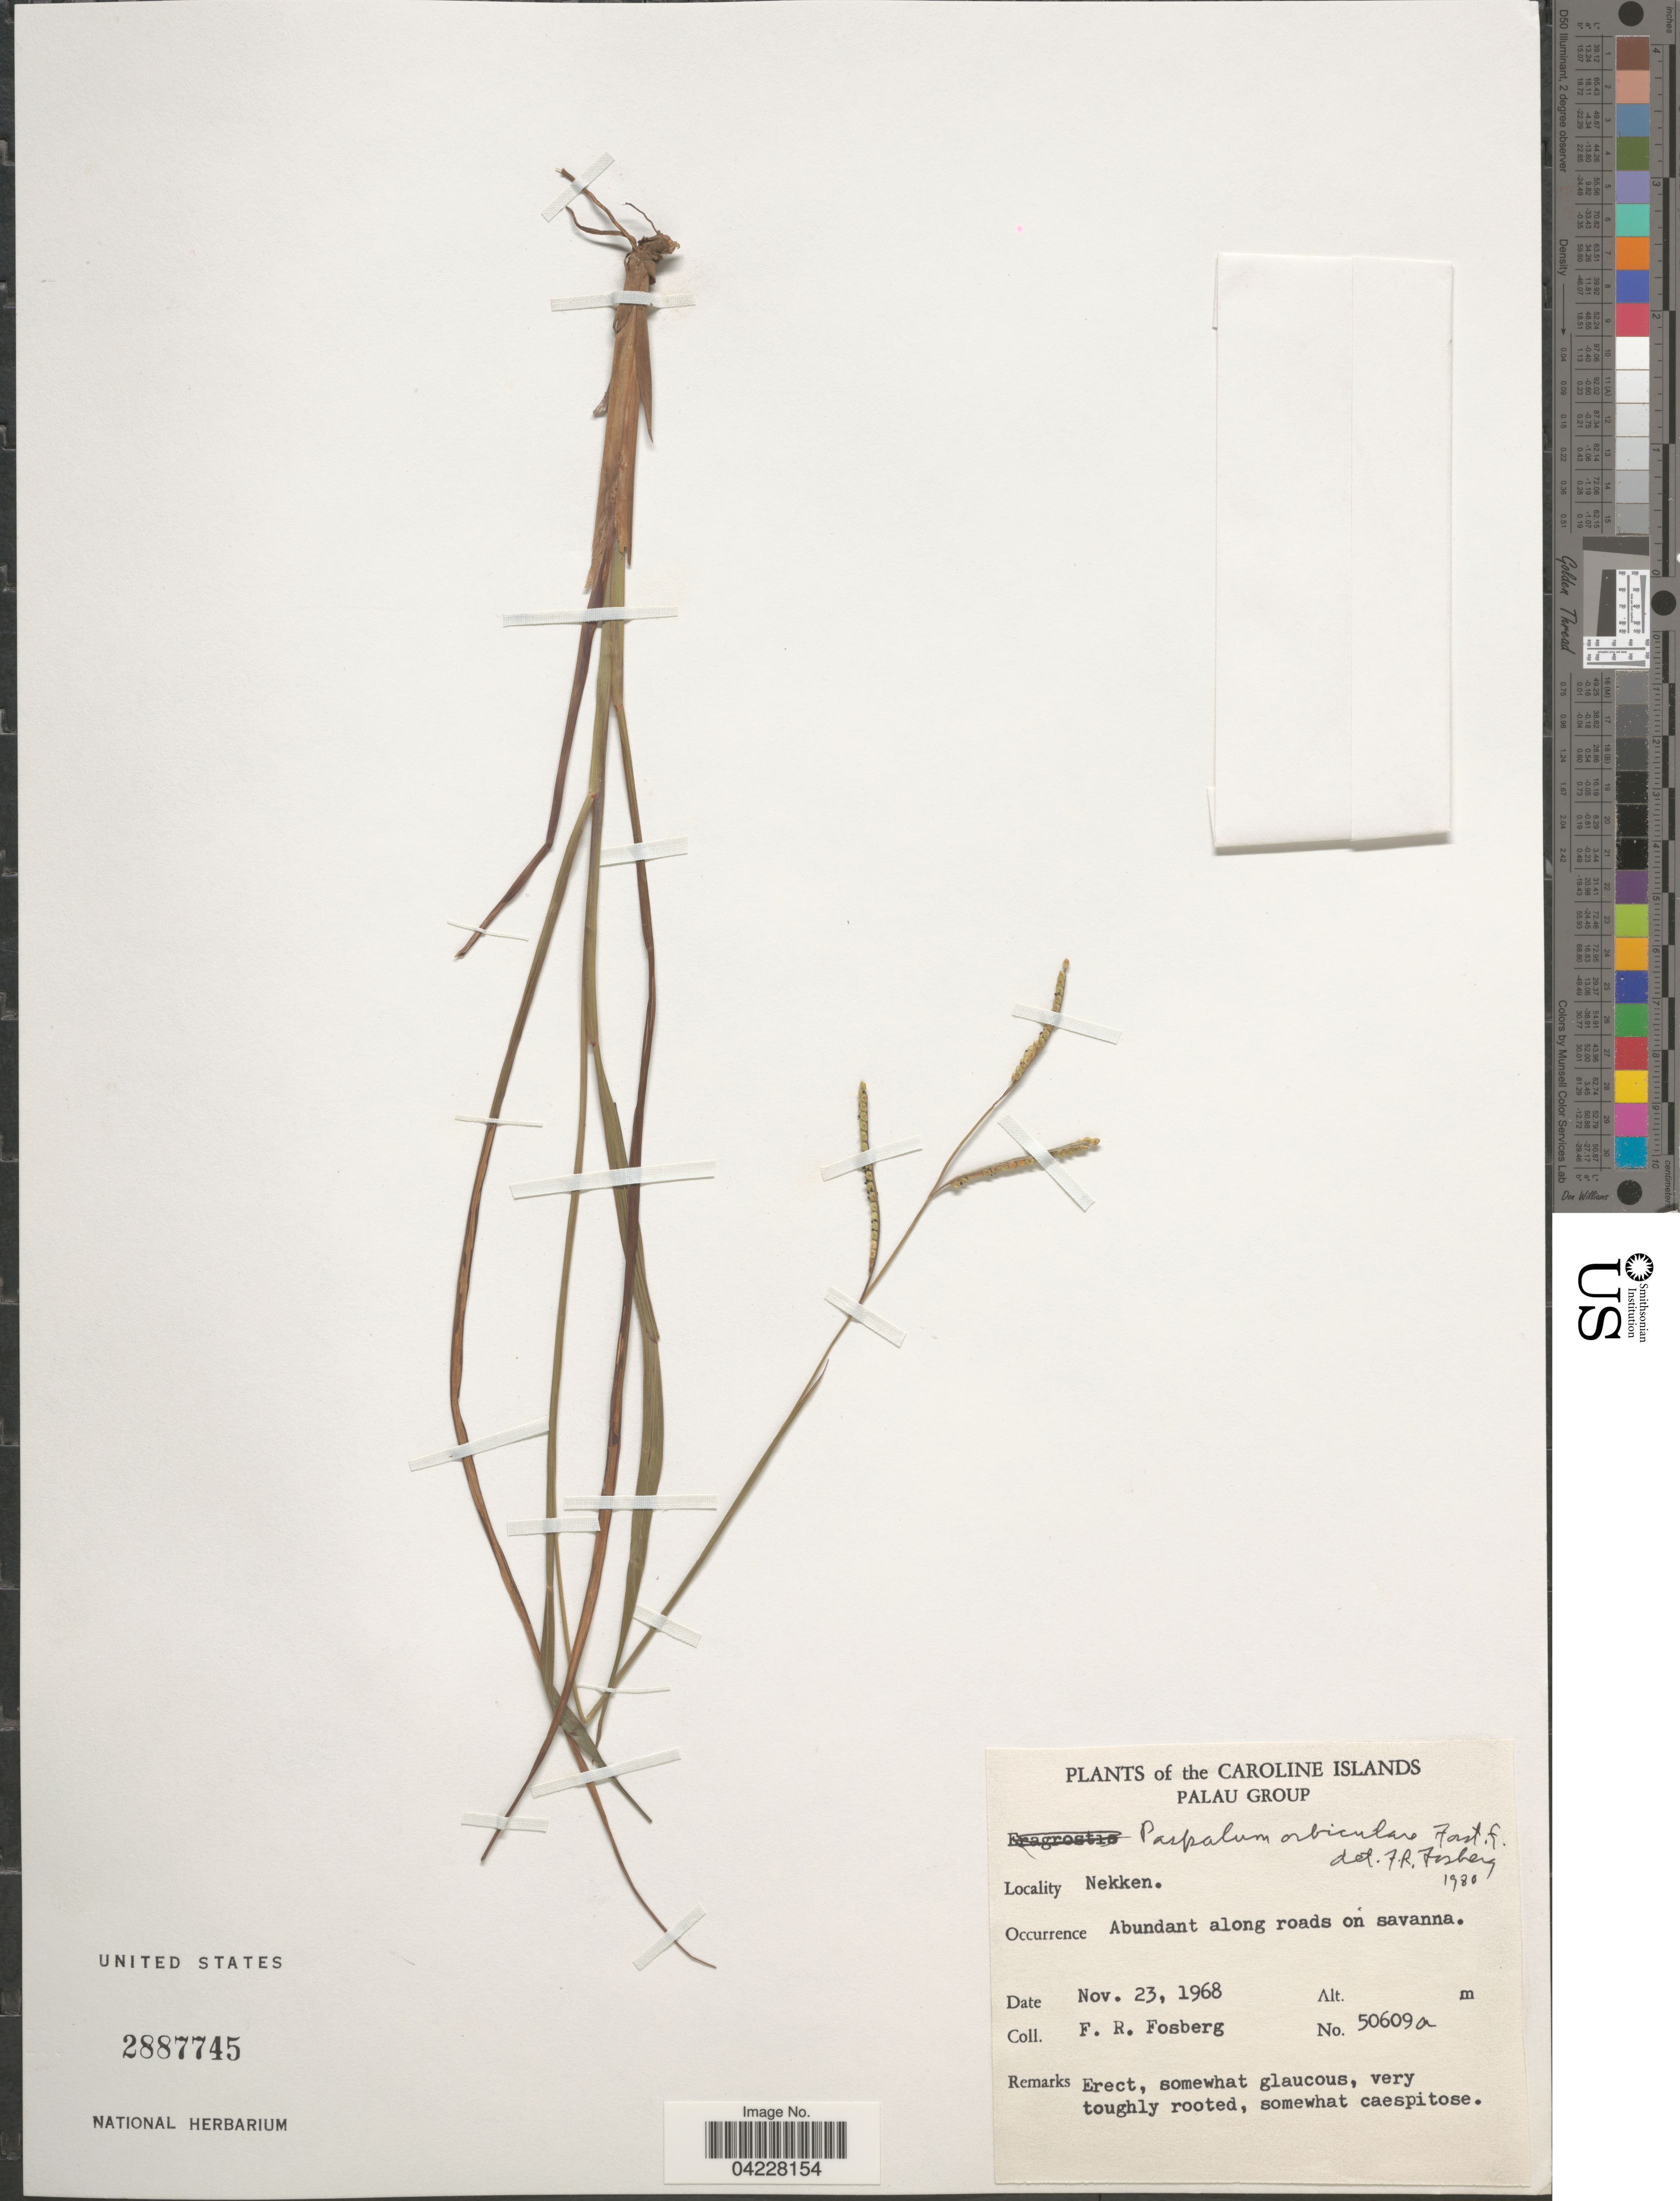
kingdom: Plantae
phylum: Tracheophyta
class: Liliopsida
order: Poales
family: Poaceae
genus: Paspalum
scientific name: Paspalum orbiculare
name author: G. Forst.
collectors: F. R. Fosberg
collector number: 50609a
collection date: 1968-11-23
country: Palau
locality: The Caroline Islands. Palau Group. Nekken.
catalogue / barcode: US 2887745